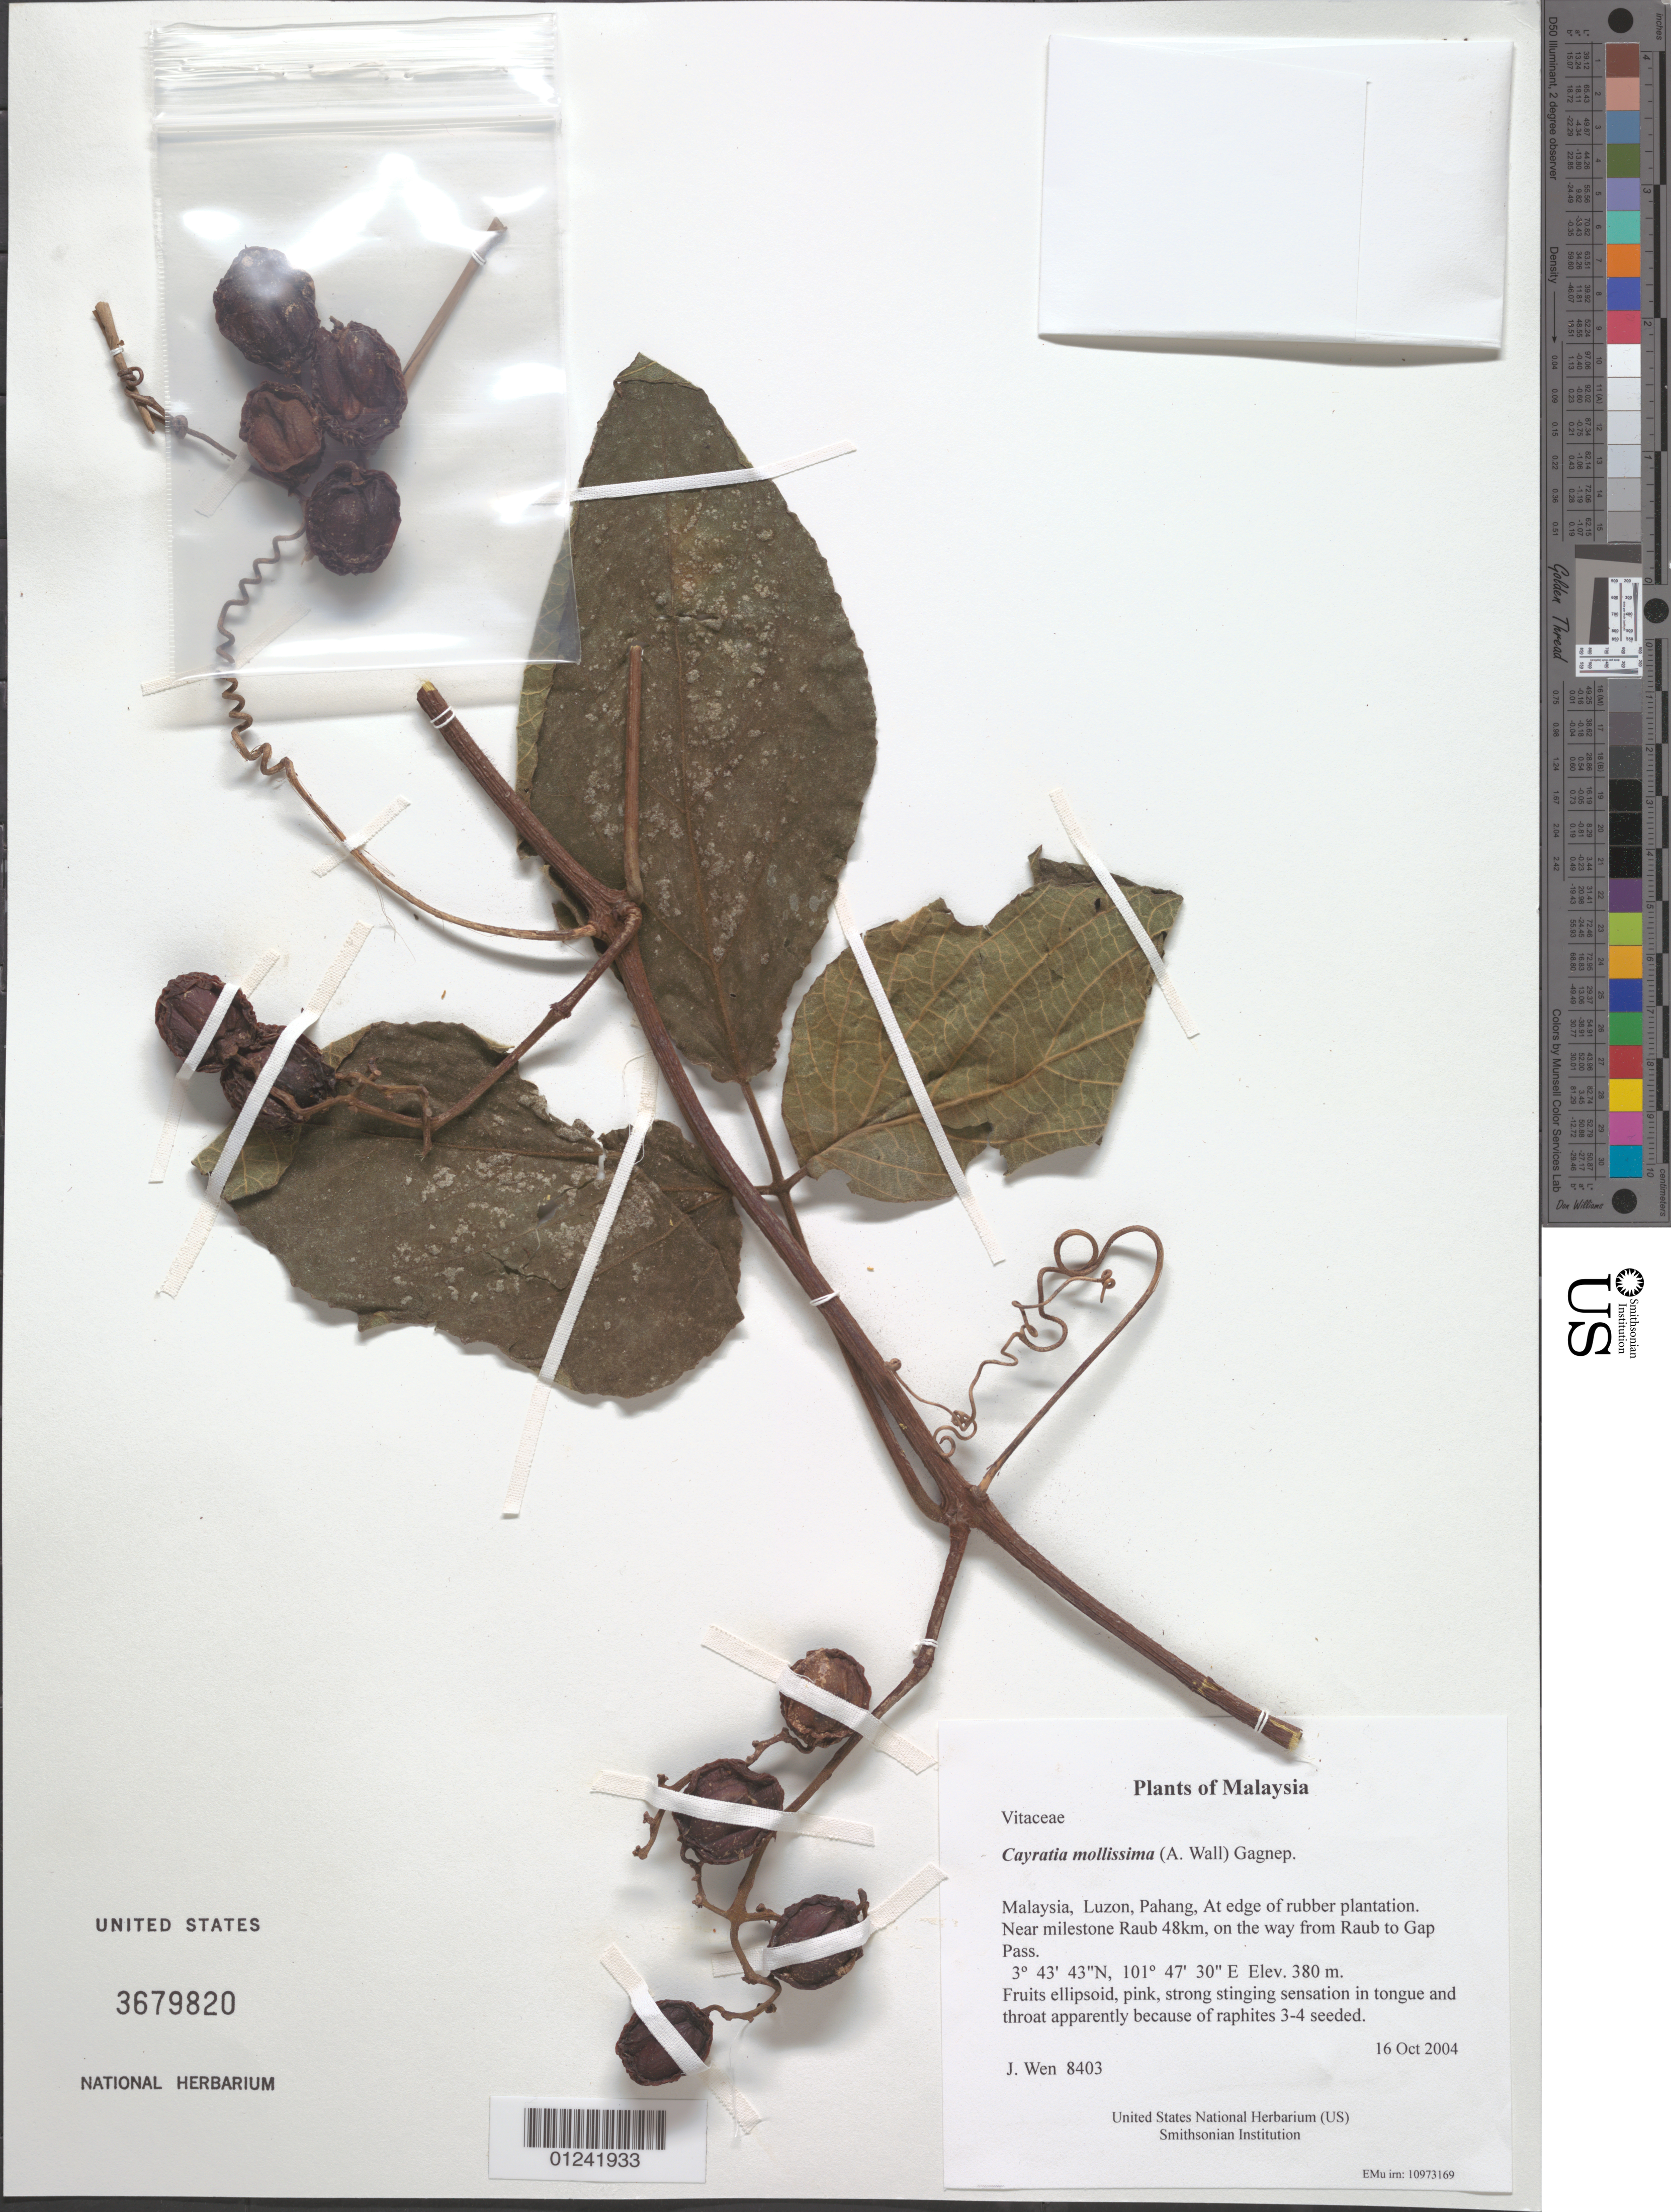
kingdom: Plantae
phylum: Tracheophyta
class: Magnoliopsida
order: Vitales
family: Vitaceae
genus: Cayratia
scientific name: Cayratia mollissima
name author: (A. Wall) Gagnep.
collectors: J. Wen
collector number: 8403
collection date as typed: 16 Oct 2004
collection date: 2004-10-16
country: Malaysia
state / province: Pahang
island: Luzon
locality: At edge of rubber plantation. Near milestone Raub 48km, on the way from Raub to Gap Pass.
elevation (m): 380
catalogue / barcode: US 3679820